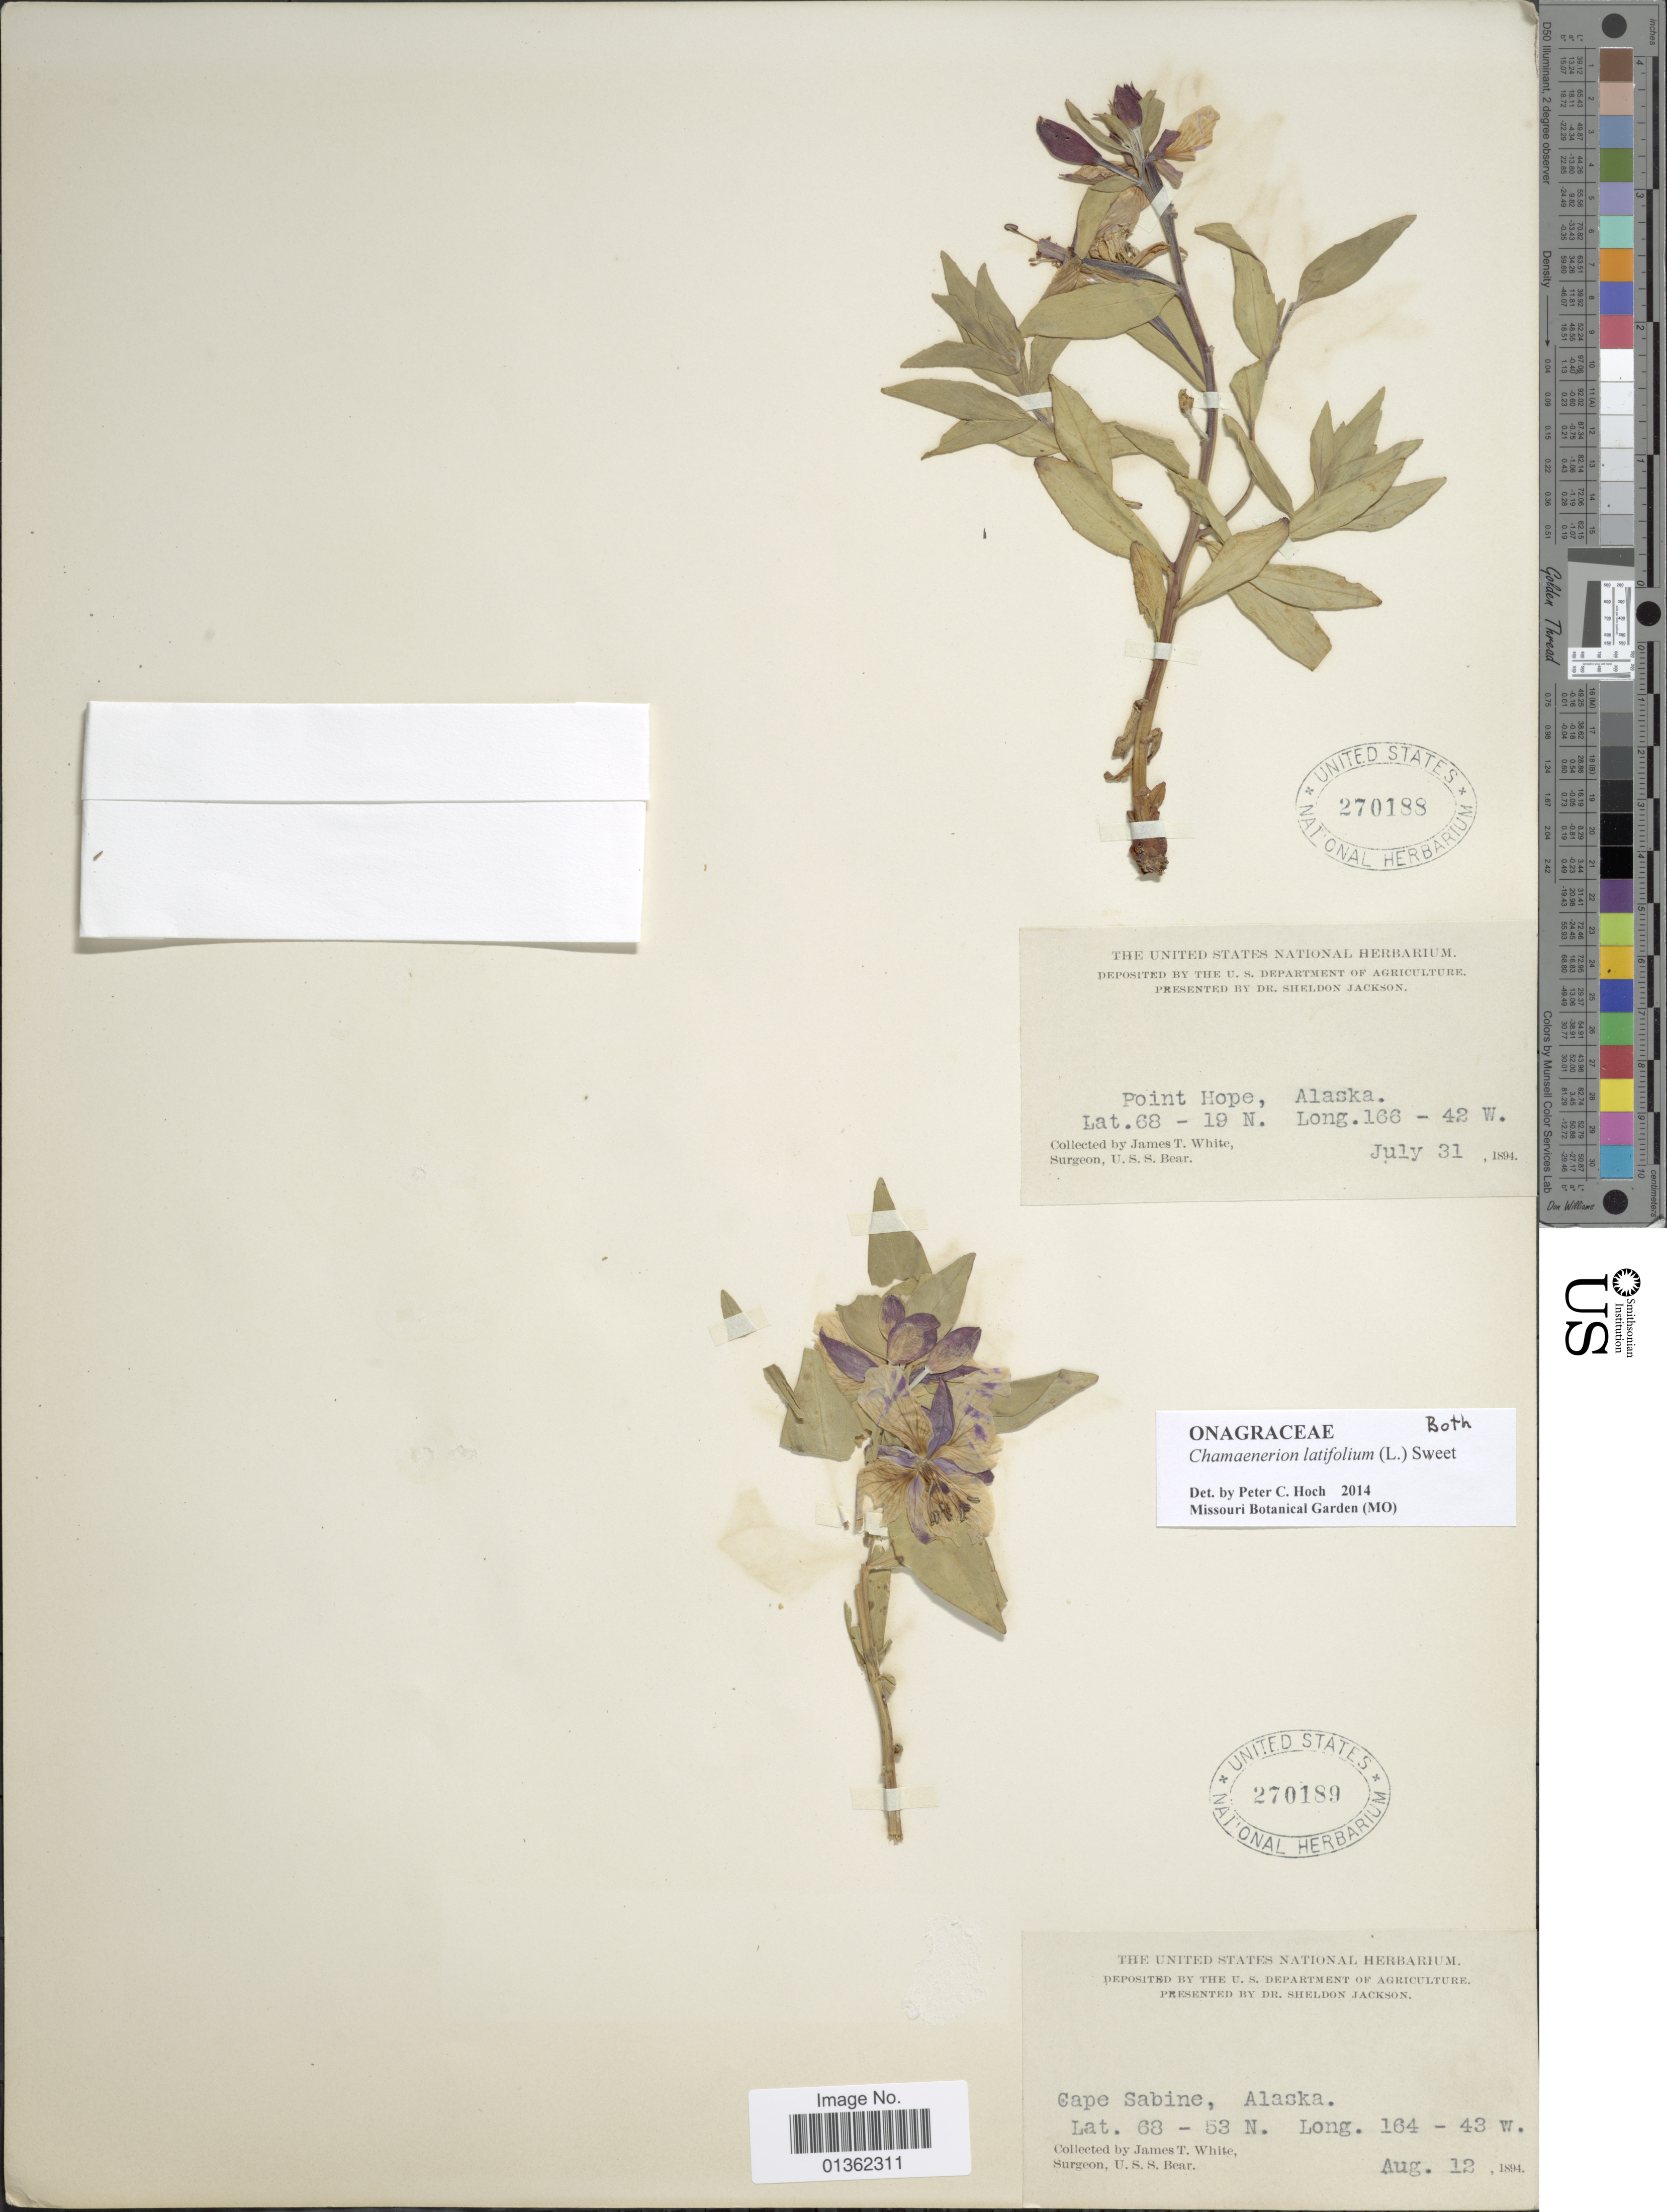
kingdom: Plantae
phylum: Tracheophyta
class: Magnoliopsida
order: Myrtales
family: Onagraceae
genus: Chamaenerion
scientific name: Chamaenerion latifolium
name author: (L.) Th. Fr. & Lange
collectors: J. T. White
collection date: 1894-08-12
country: United States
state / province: Alaska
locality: Cape Sabine.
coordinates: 68-53 N, 164-43 W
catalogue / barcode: US 270189-2